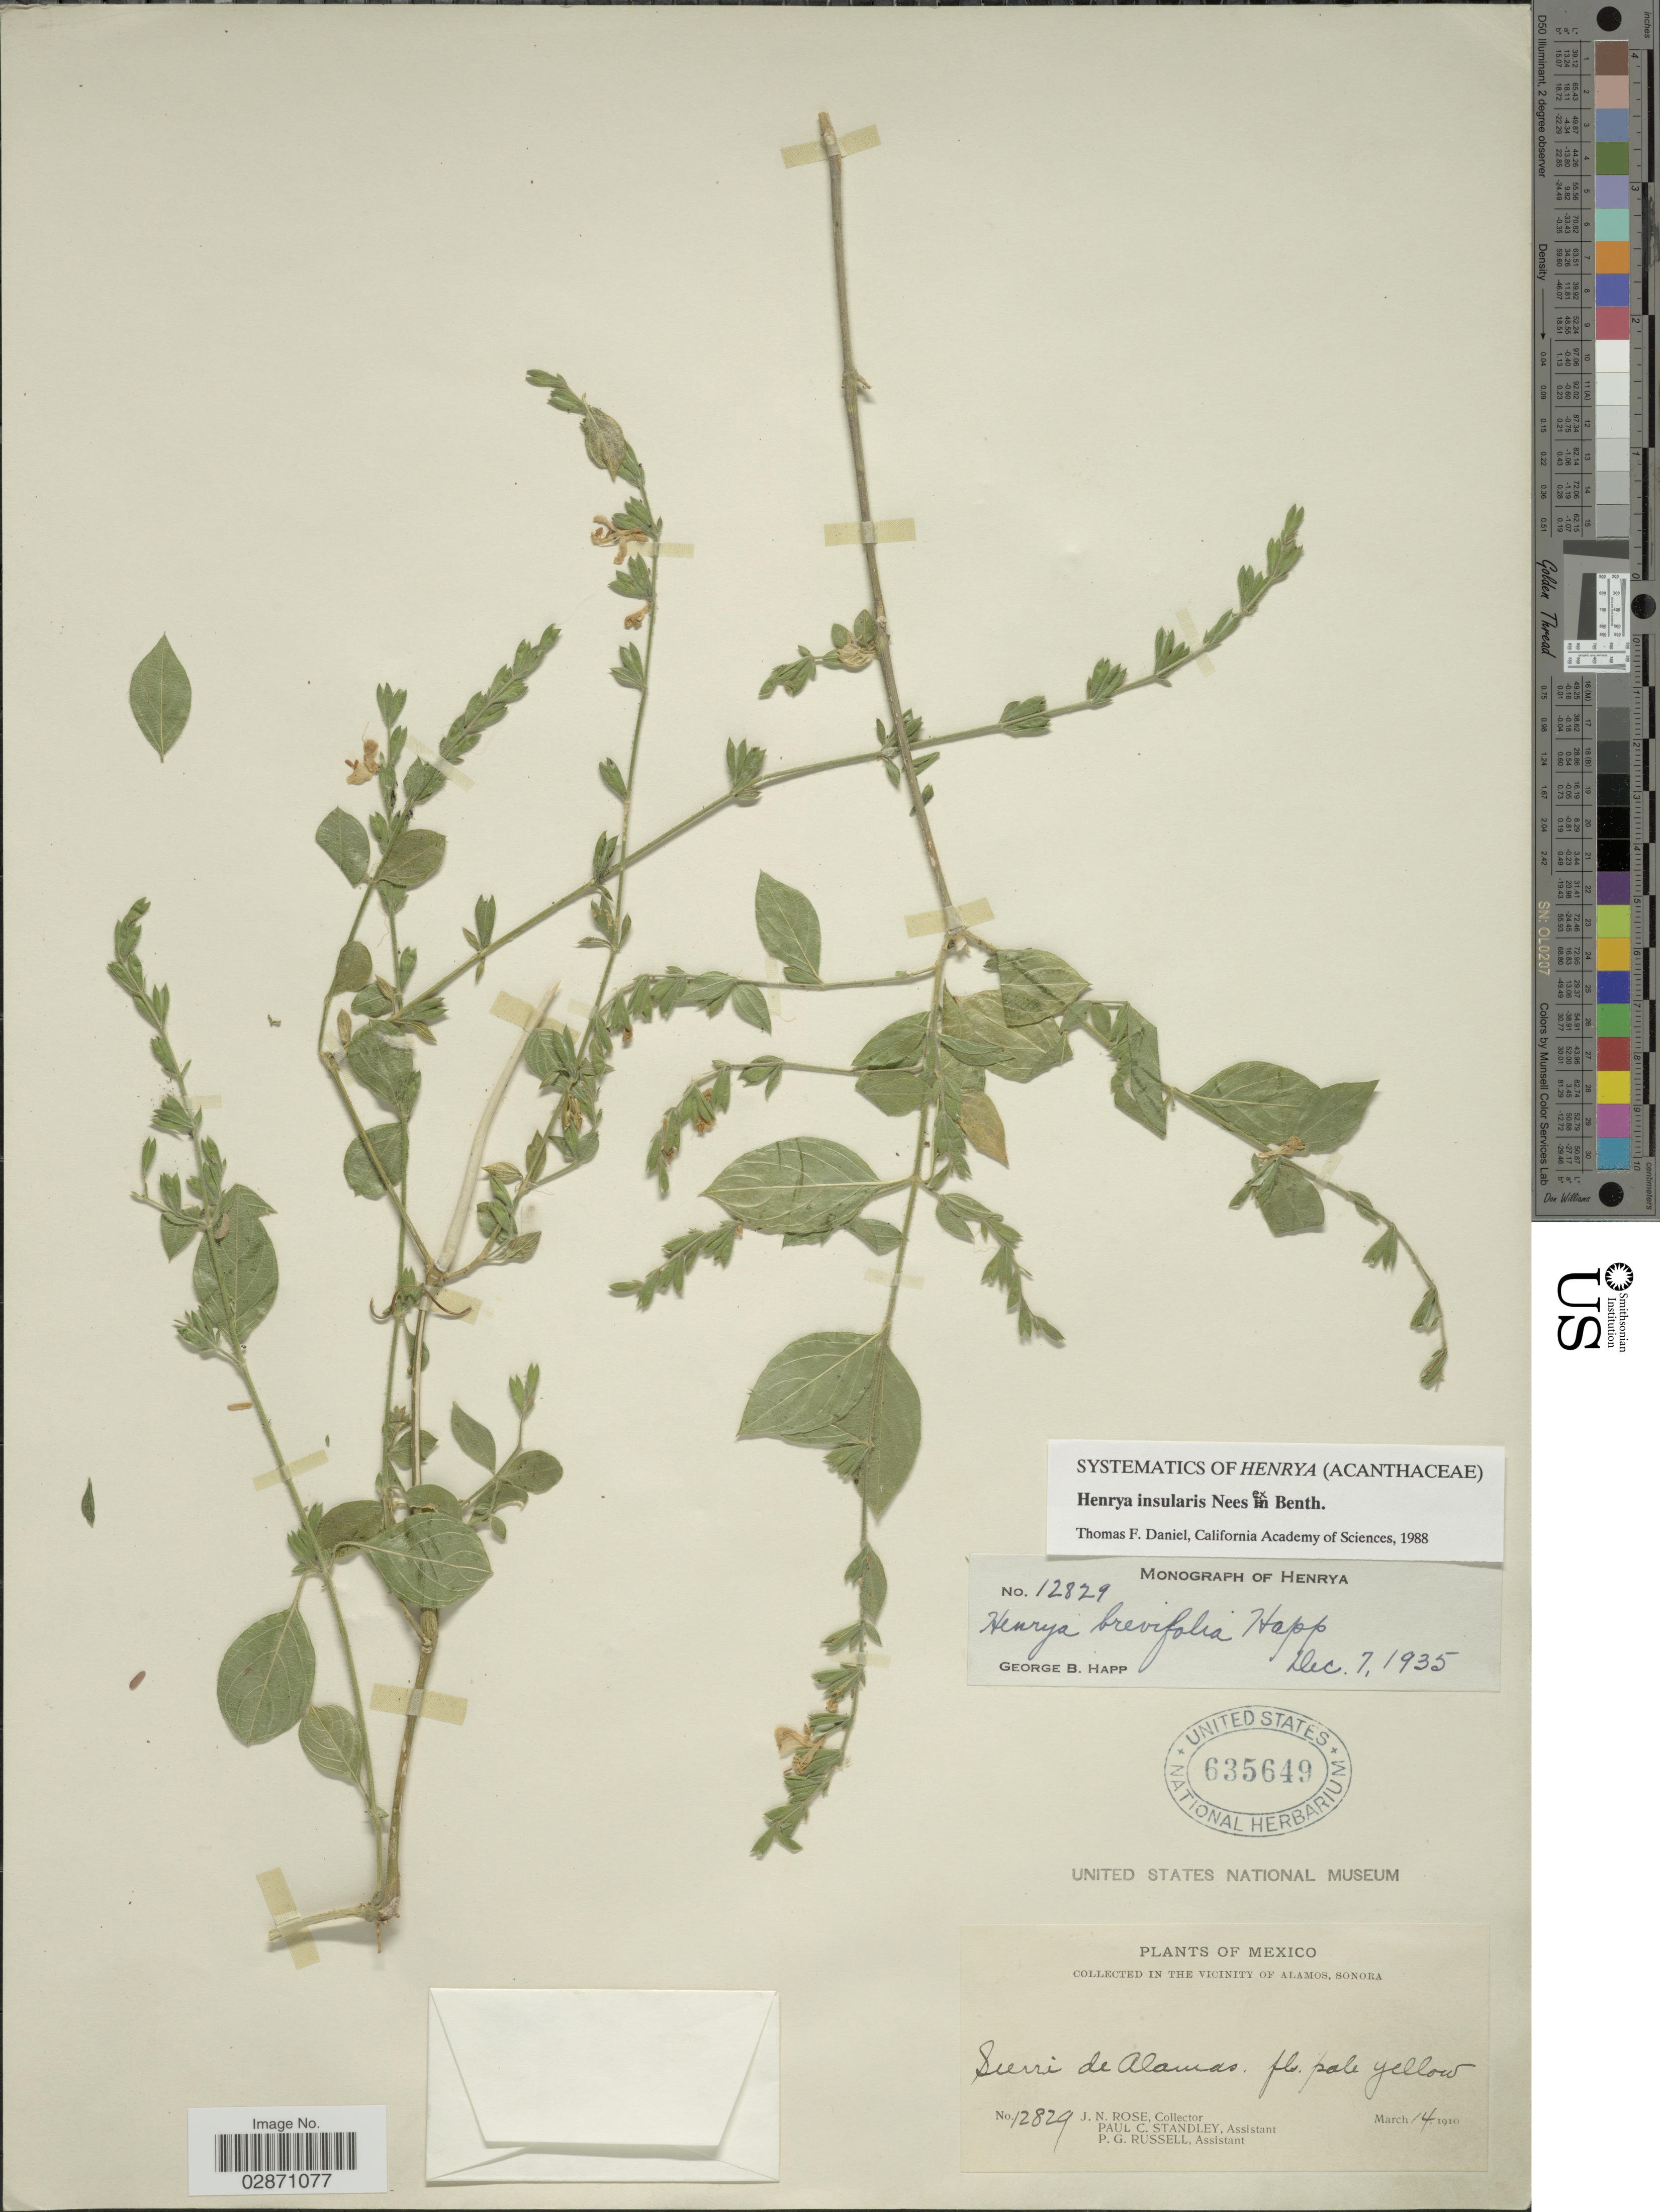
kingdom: Plantae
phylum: Tracheophyta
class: Magnoliopsida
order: Lamiales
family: Acanthaceae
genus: Henrya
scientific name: Henrya insularis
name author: Nees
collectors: J. N. Rose, P. C. Standley & P. G. Russell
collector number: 12829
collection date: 1910-03-14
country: Mexico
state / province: Sonora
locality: In the vicinity of Alamos, Sierra de Alamas.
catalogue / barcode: US 635649